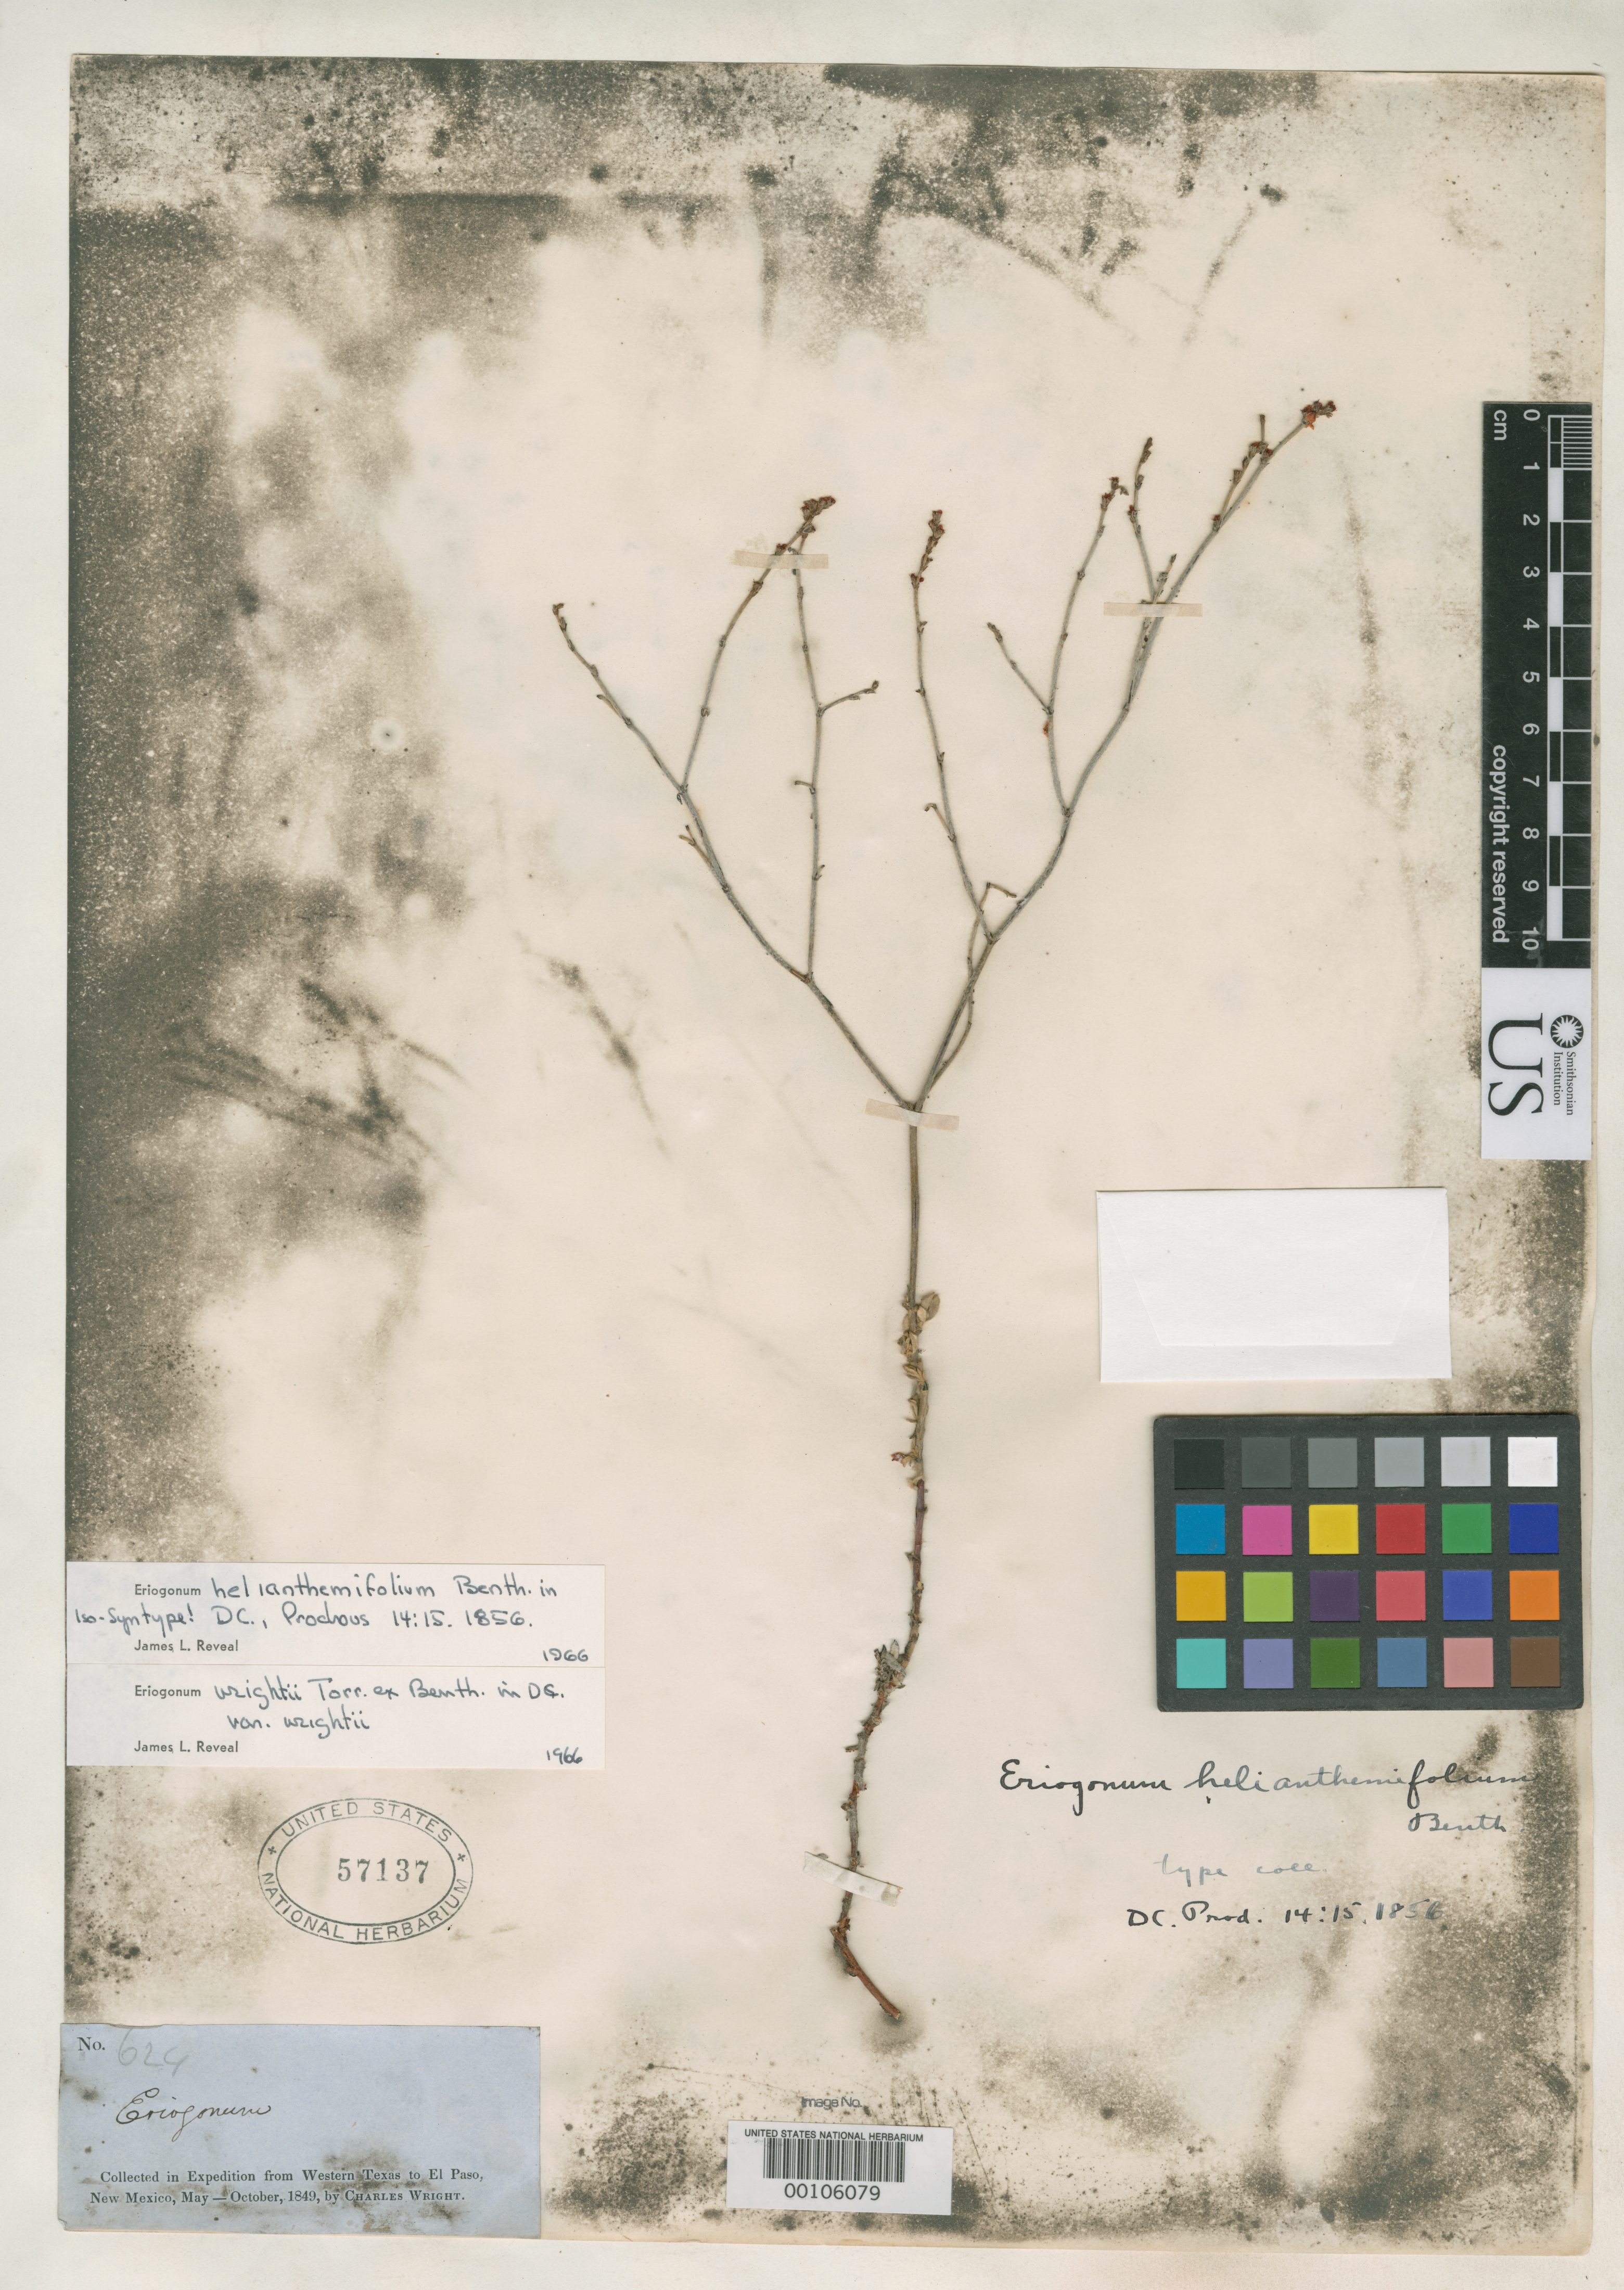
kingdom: Plantae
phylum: Tracheophyta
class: Magnoliopsida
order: Caryophyllales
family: Polygonaceae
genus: Eriogonum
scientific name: Eriogonum helianthemifolium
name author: Benth. in DC.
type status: Isosyntype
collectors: C. Wright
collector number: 624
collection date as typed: May 1849 to -- Oct 1849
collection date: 1849-05/1849-10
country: United States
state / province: Texas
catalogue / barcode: US 57137